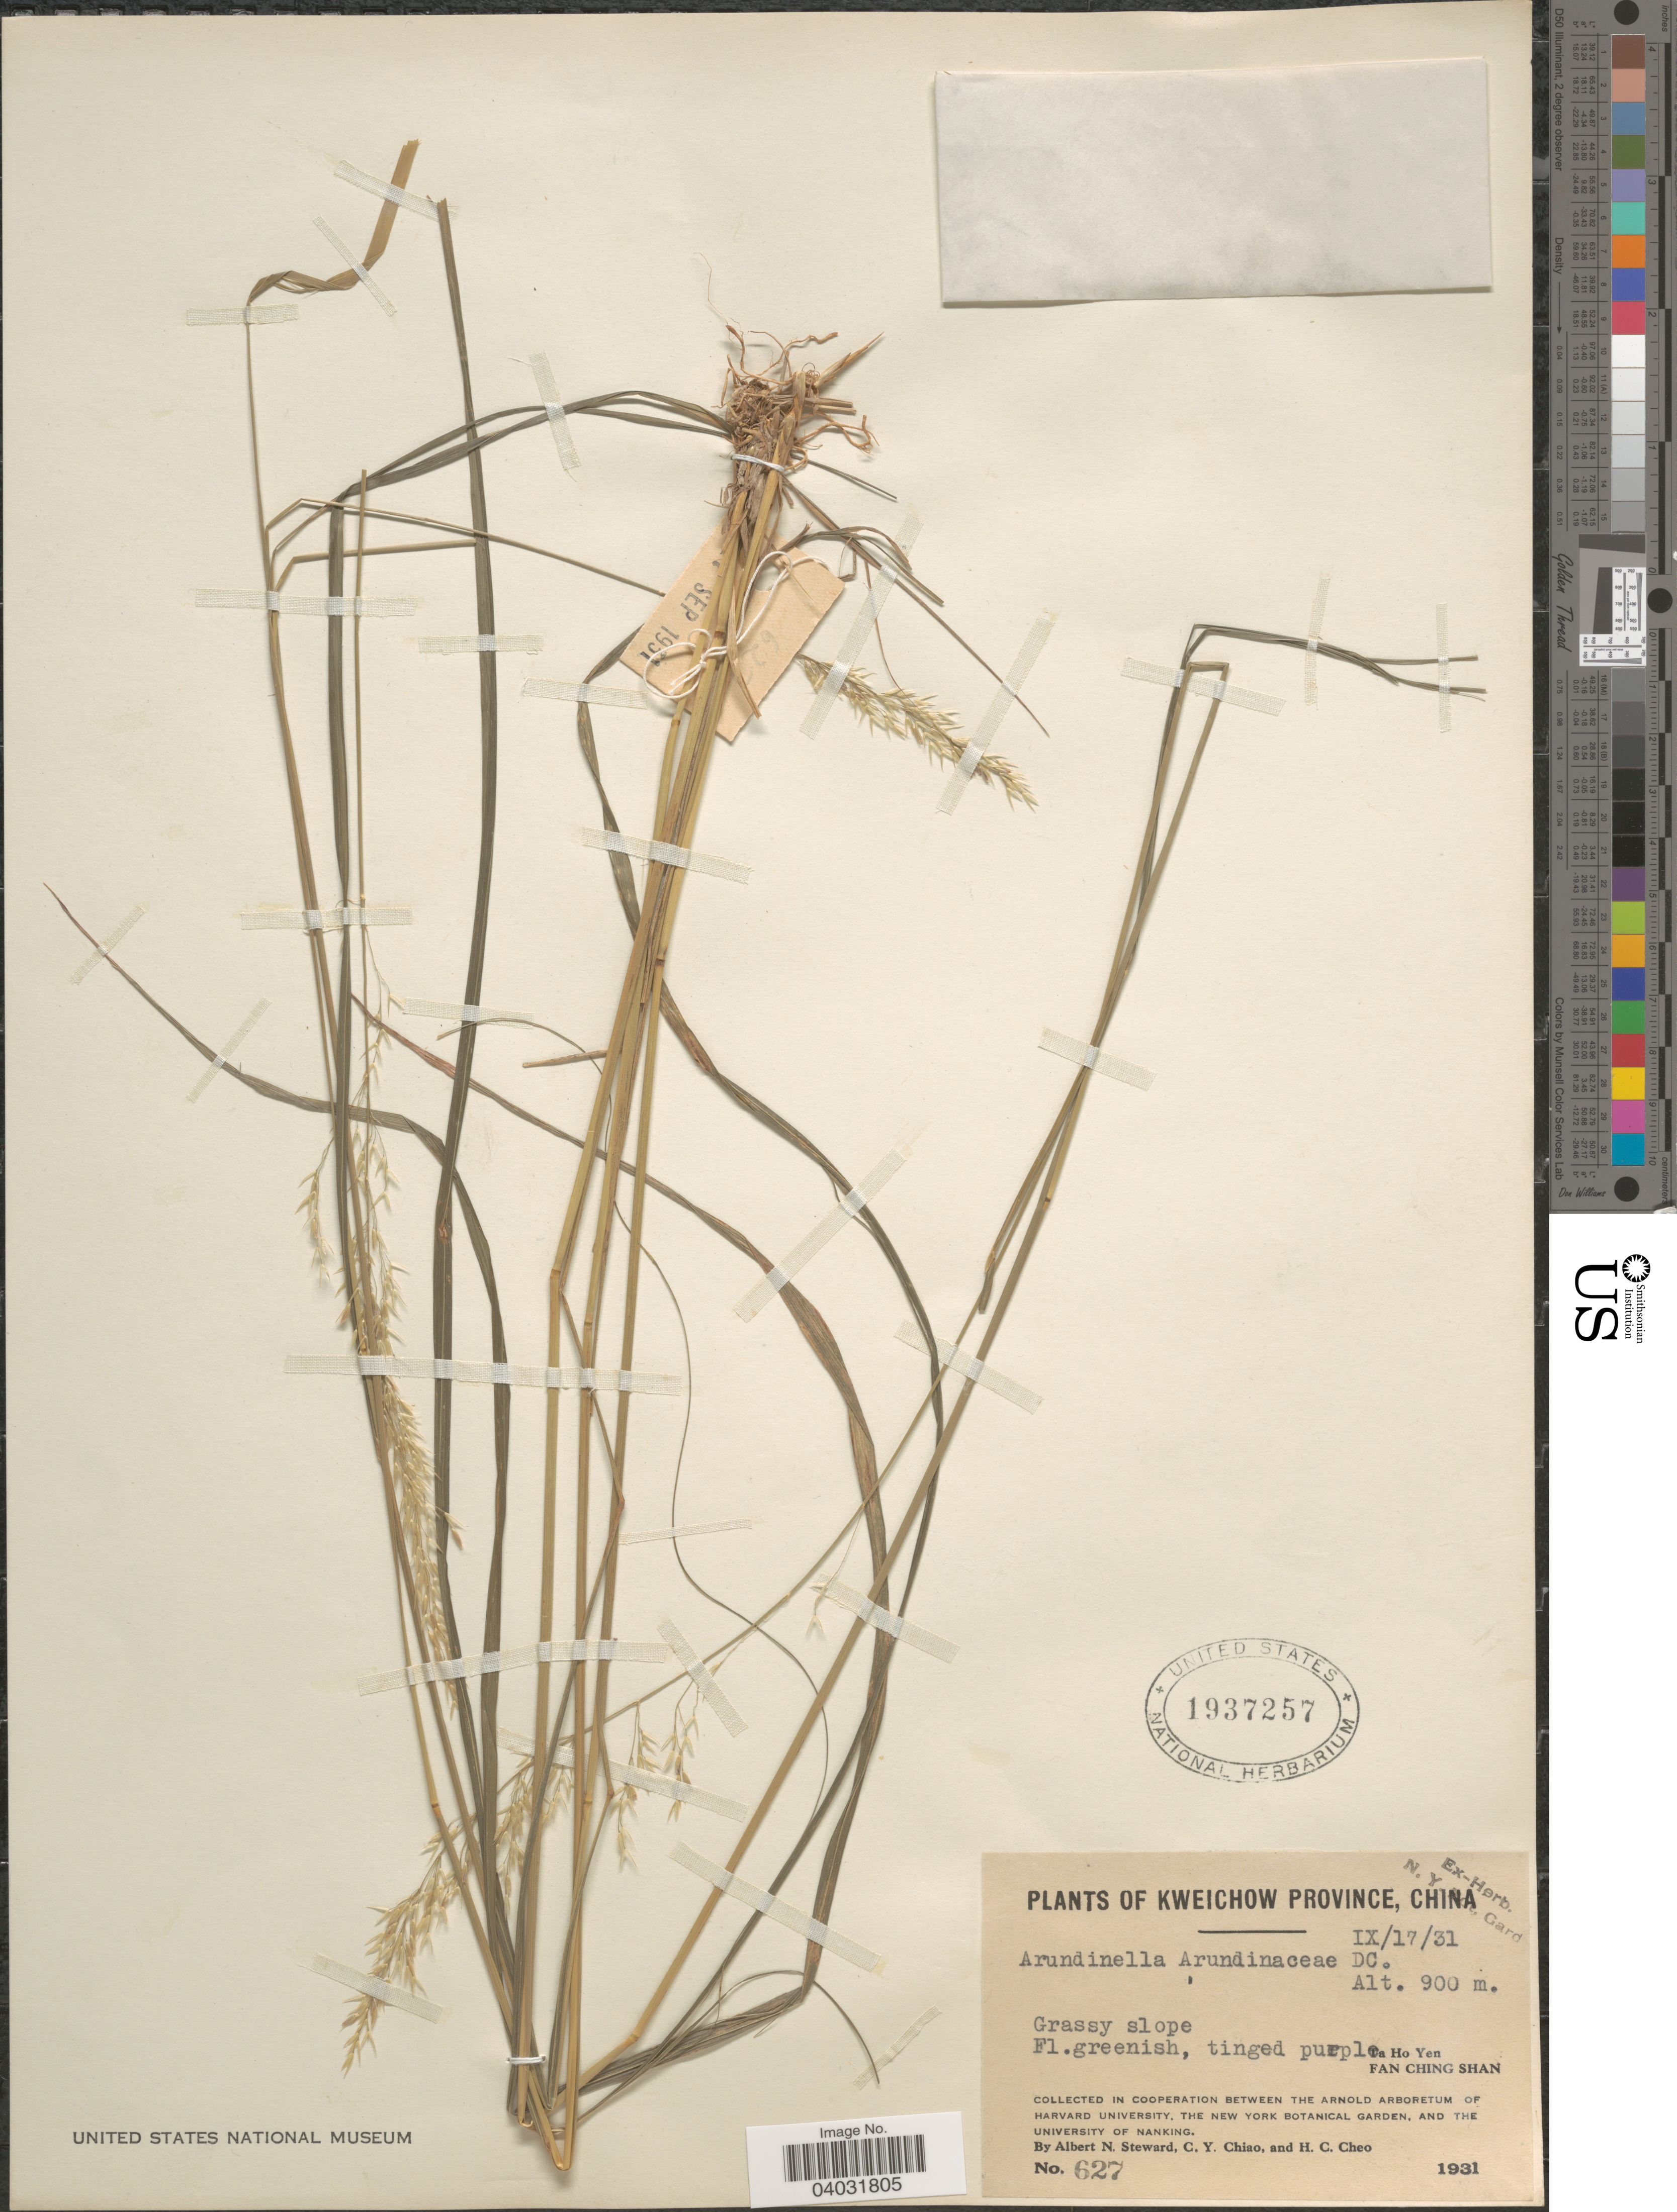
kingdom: Plantae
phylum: Tracheophyta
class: Liliopsida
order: Poales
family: Poaceae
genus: Calamagrostis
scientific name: Calamagrostis arundinacea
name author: (L.) Roth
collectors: A. N. Steward, C. Y. Chiao & H. Cheo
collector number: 627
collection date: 1931-09-17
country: China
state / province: Guizhou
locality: Kweichow Province. Ta Ho Yen. Fan Ching Shan.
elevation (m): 900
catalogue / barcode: US 1937257